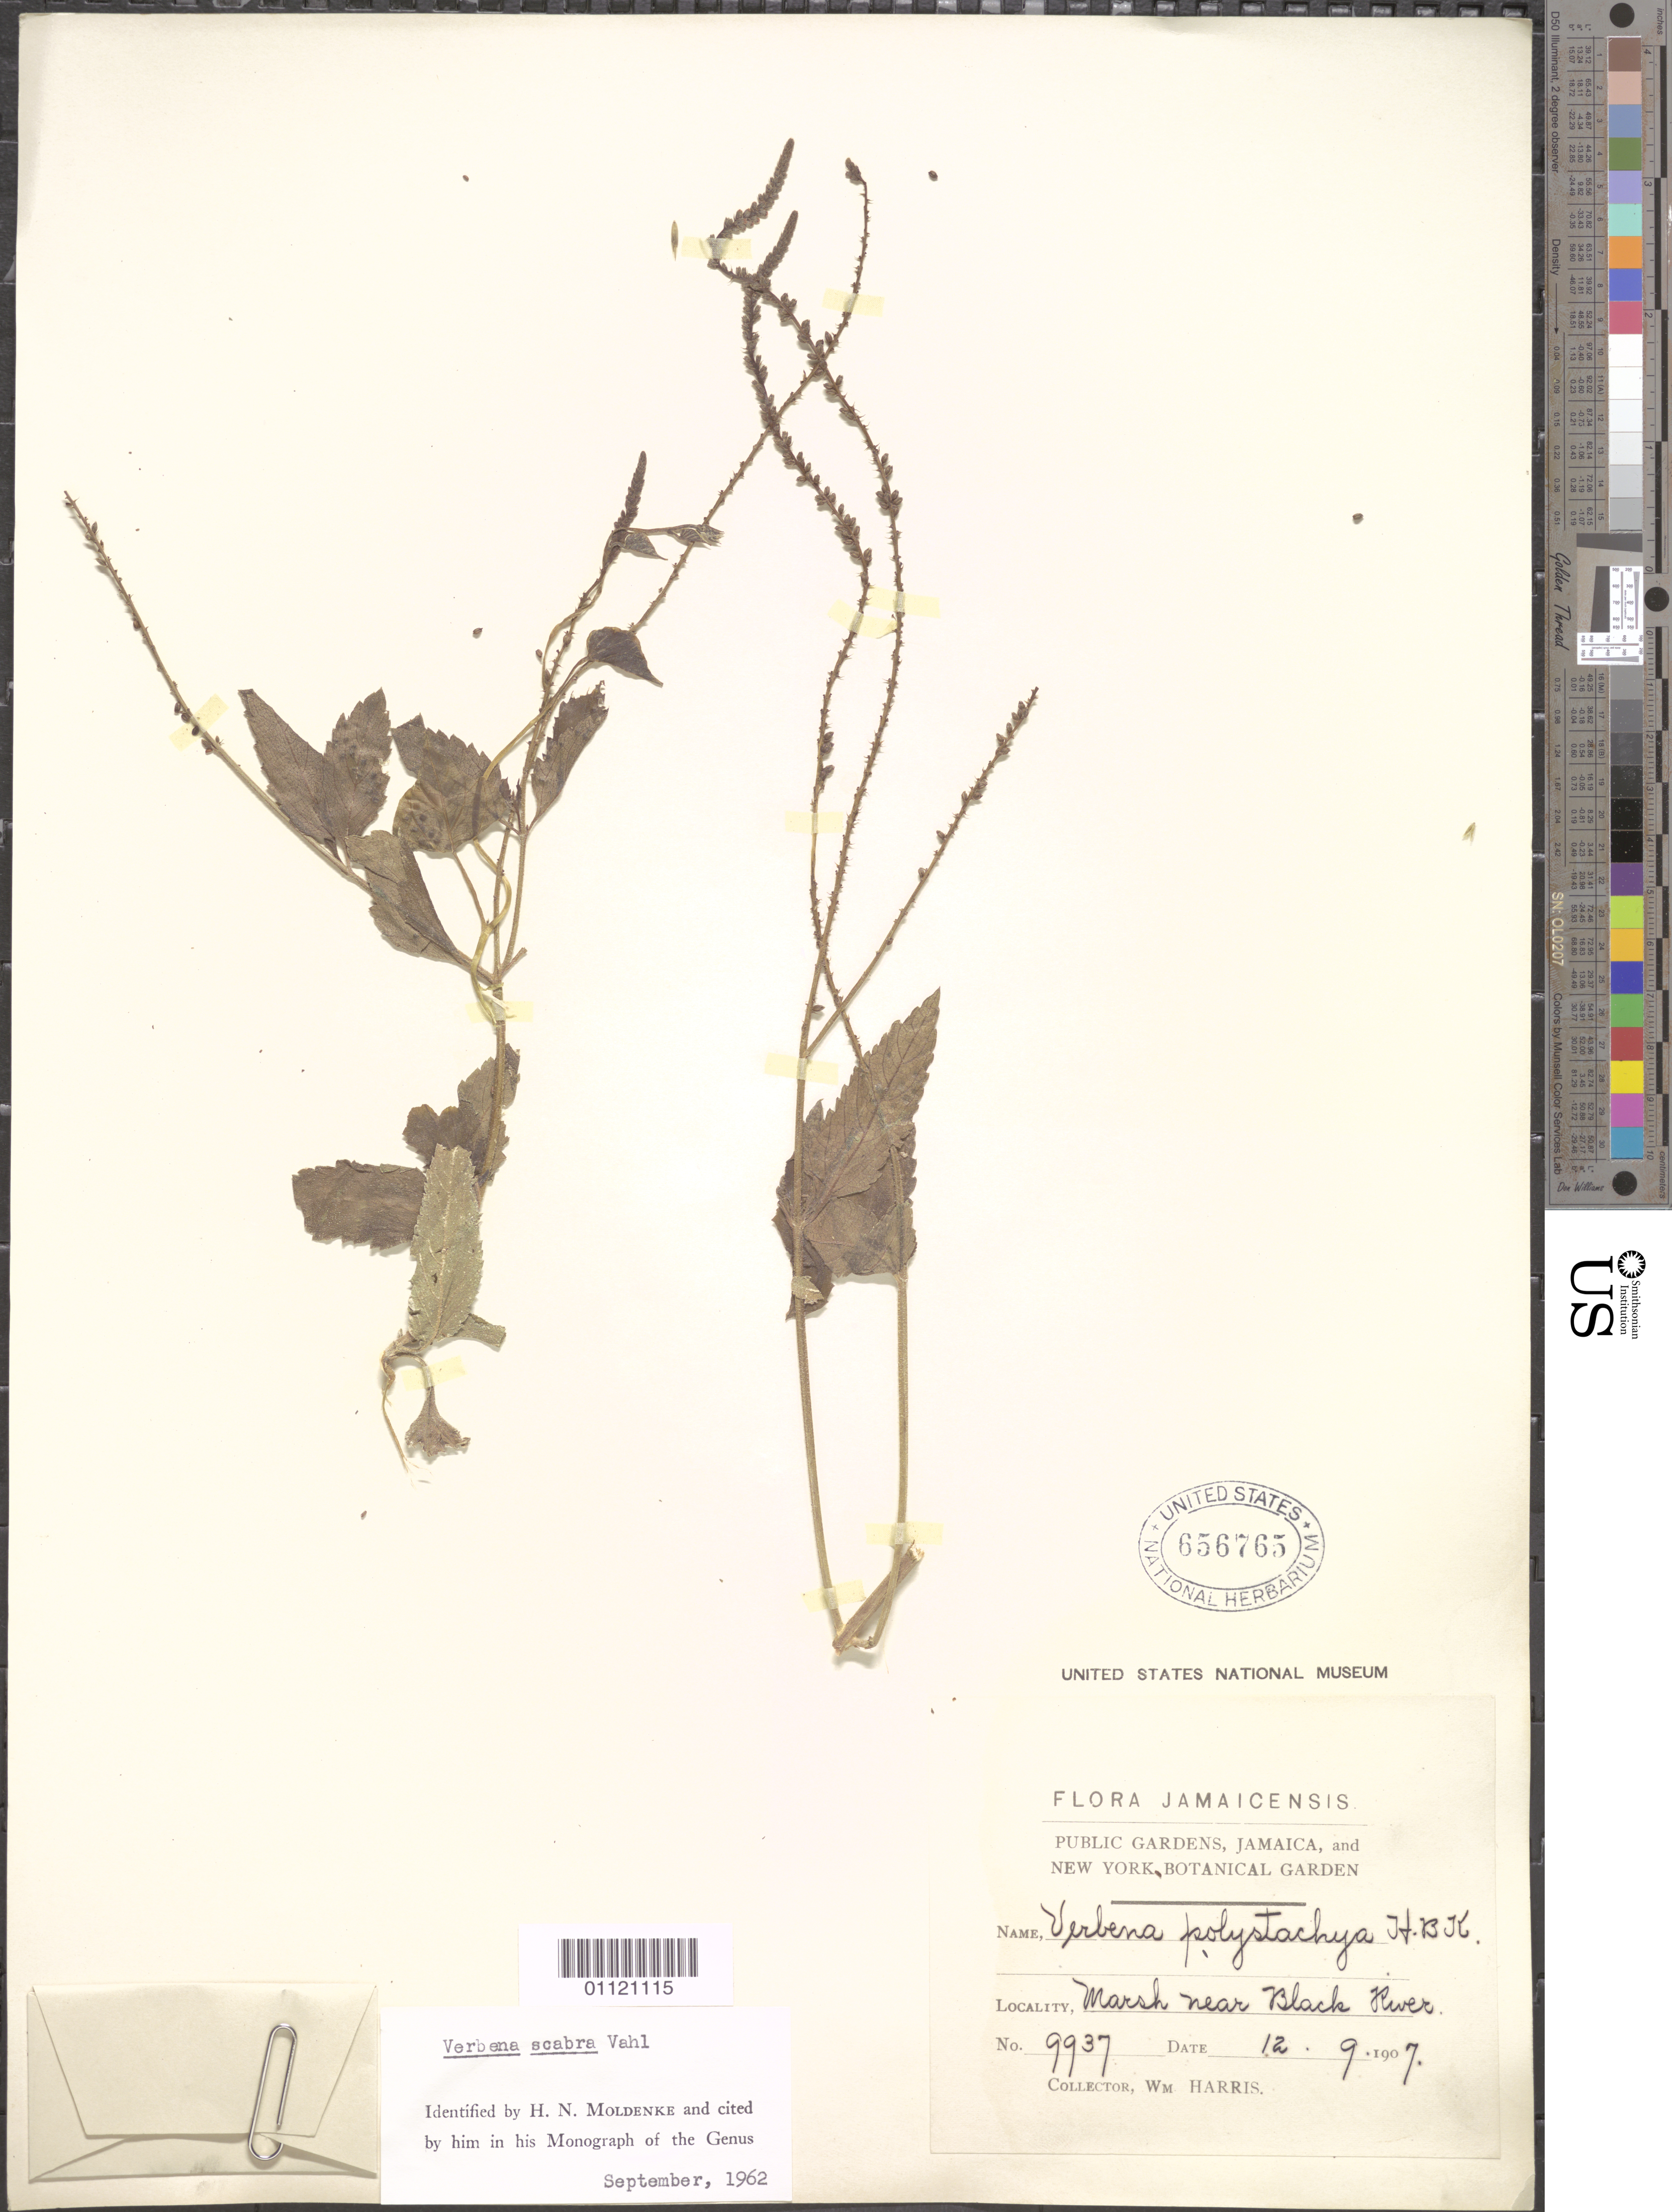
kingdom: Plantae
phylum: Tracheophyta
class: Magnoliopsida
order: Lamiales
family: Verbenaceae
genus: Verbena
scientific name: Verbena scabra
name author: Vahl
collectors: W. H. Harris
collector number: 9937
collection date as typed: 12 Sep 1907 or 09 Dec 1907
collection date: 1907-09-12 or 1907-12-09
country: Jamaica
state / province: Saint Elizabeth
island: Jamaica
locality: Marsh near Black River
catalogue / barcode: US 656765